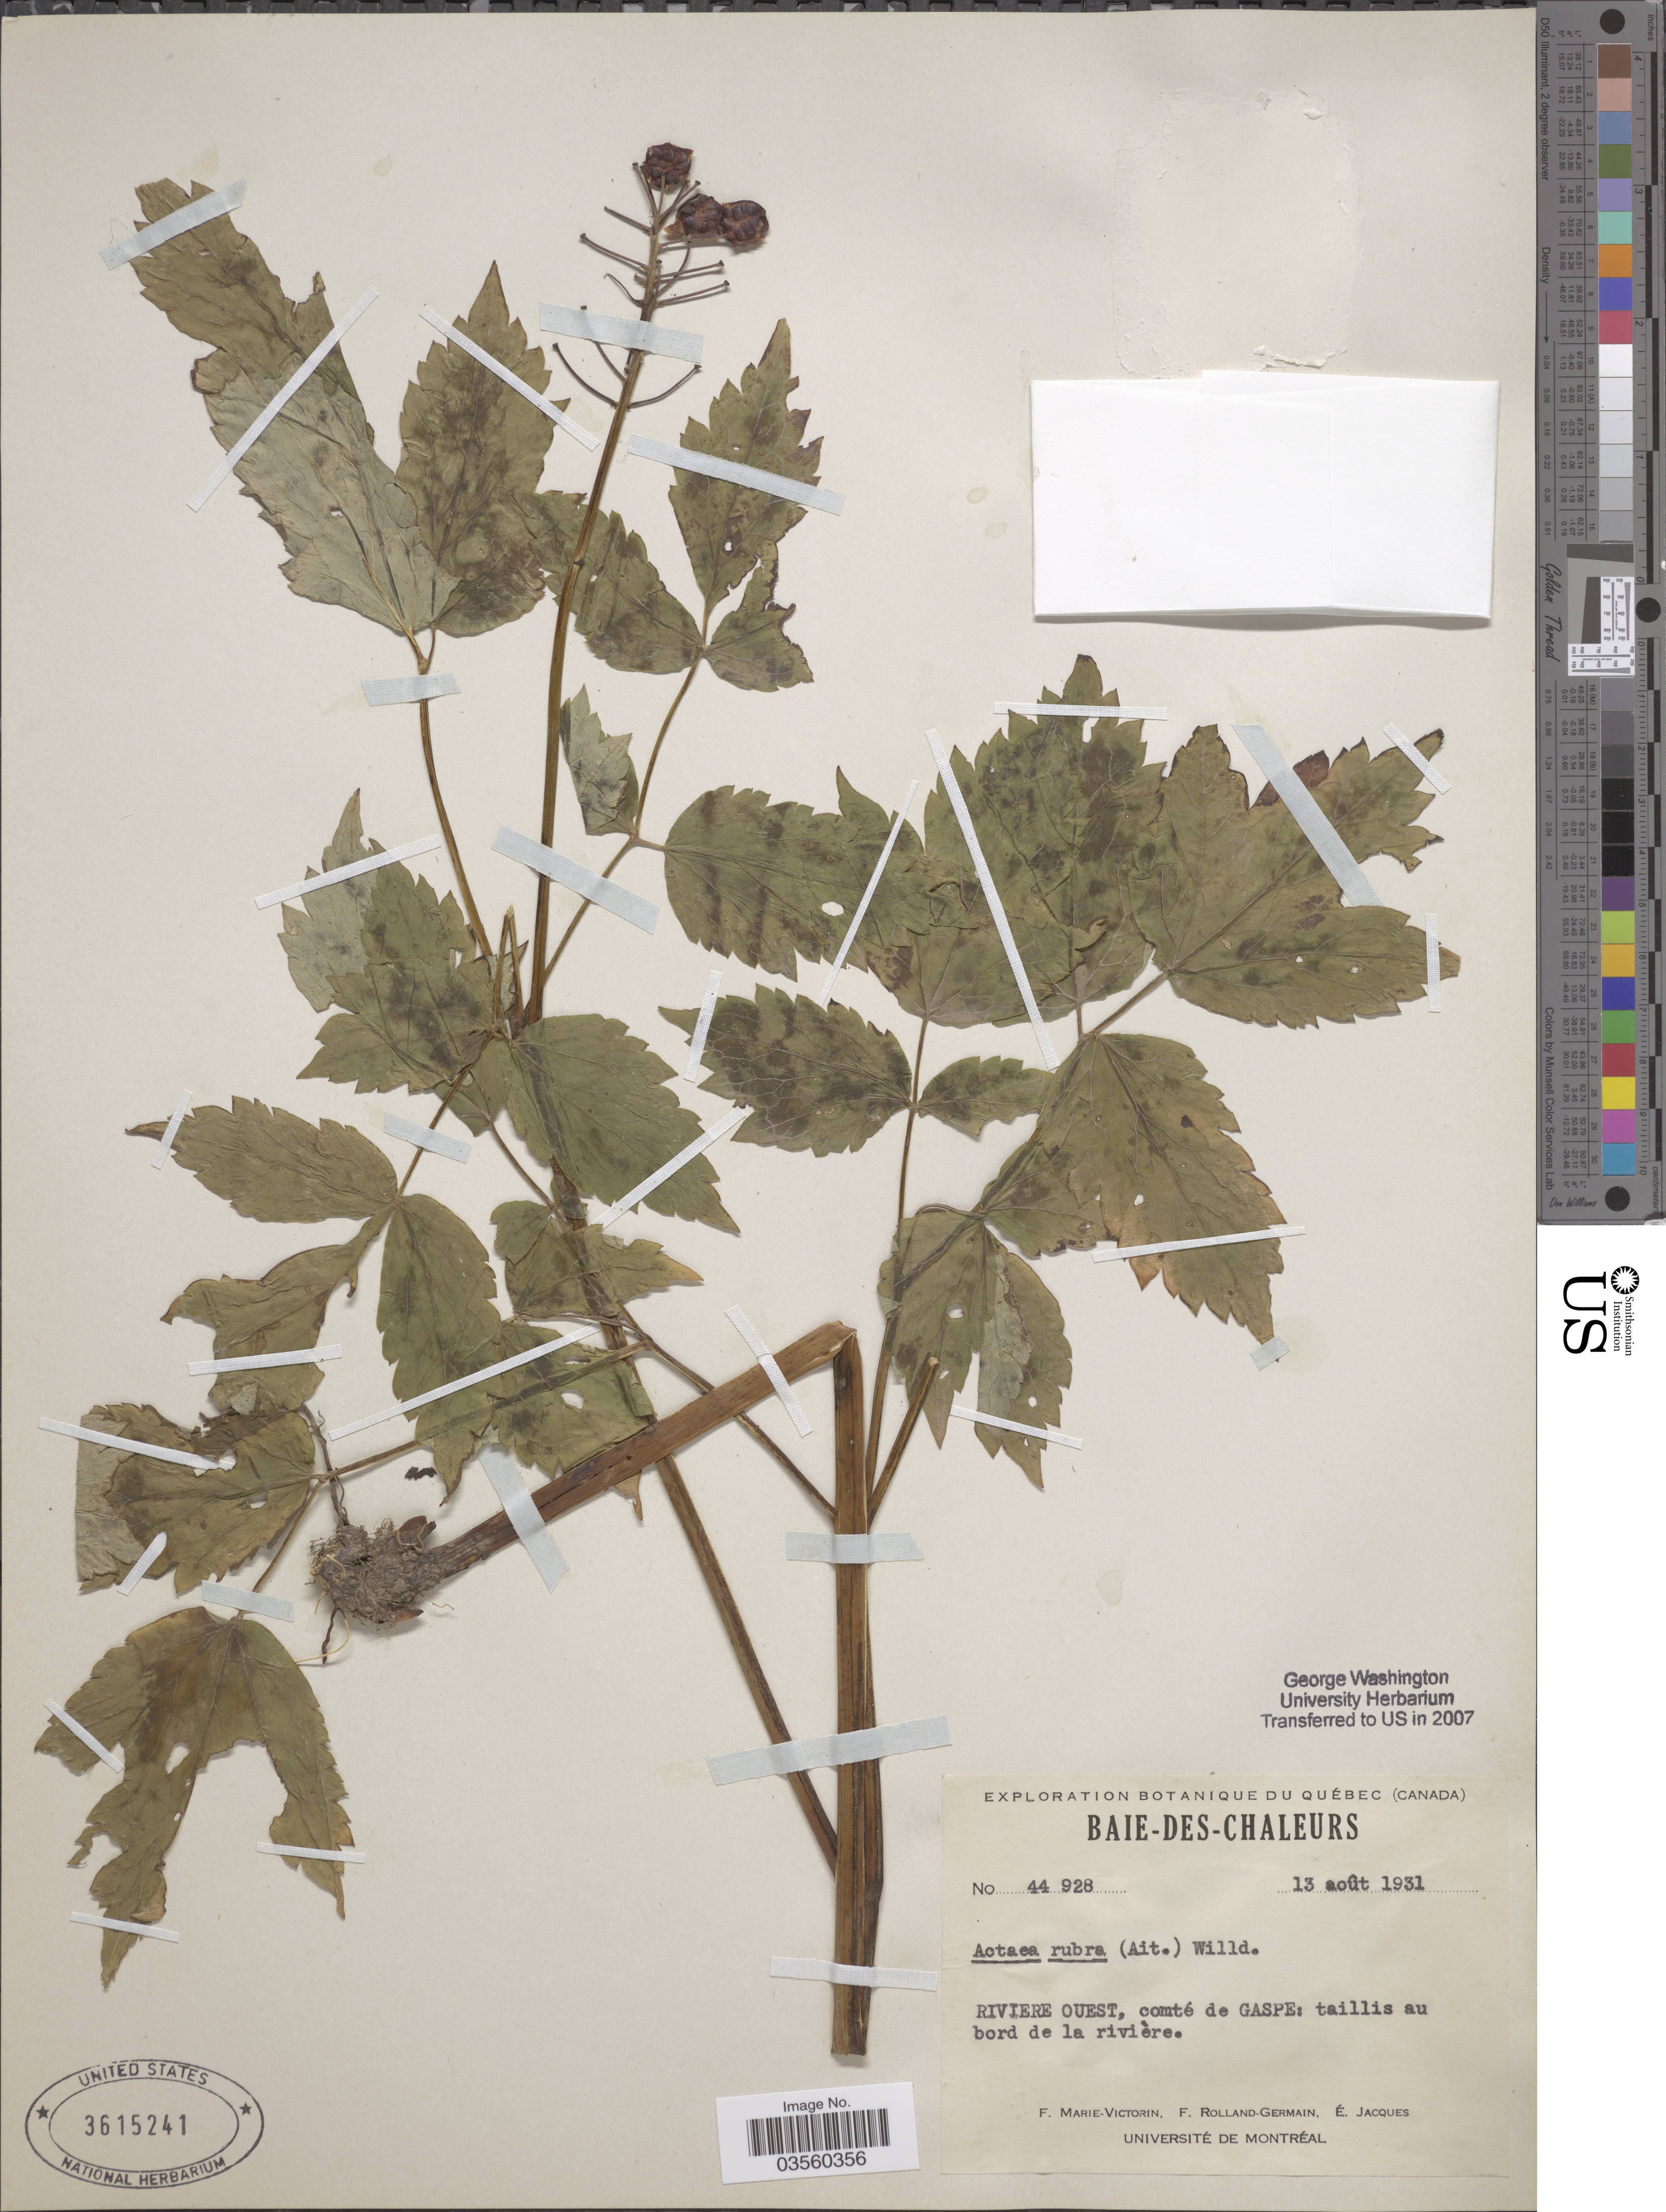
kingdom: Plantae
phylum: Tracheophyta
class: Magnoliopsida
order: Ranunculales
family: Ranunculaceae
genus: Actaea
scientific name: Actaea rubra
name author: (Aiton) Willd.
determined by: Strong, M. T., (US), Smithsonian Institution - National Museum of Natural History (UNITED STATES)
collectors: F. Marie-Victorin, Rolland-Germain & E. Jacques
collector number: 44928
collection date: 1931-08-13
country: Canada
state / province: Quebec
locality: Baie-des-Chaleurs. Riviere Ouest, comté de Gaspe: taillis au bord de la rivière.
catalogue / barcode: US 3615241